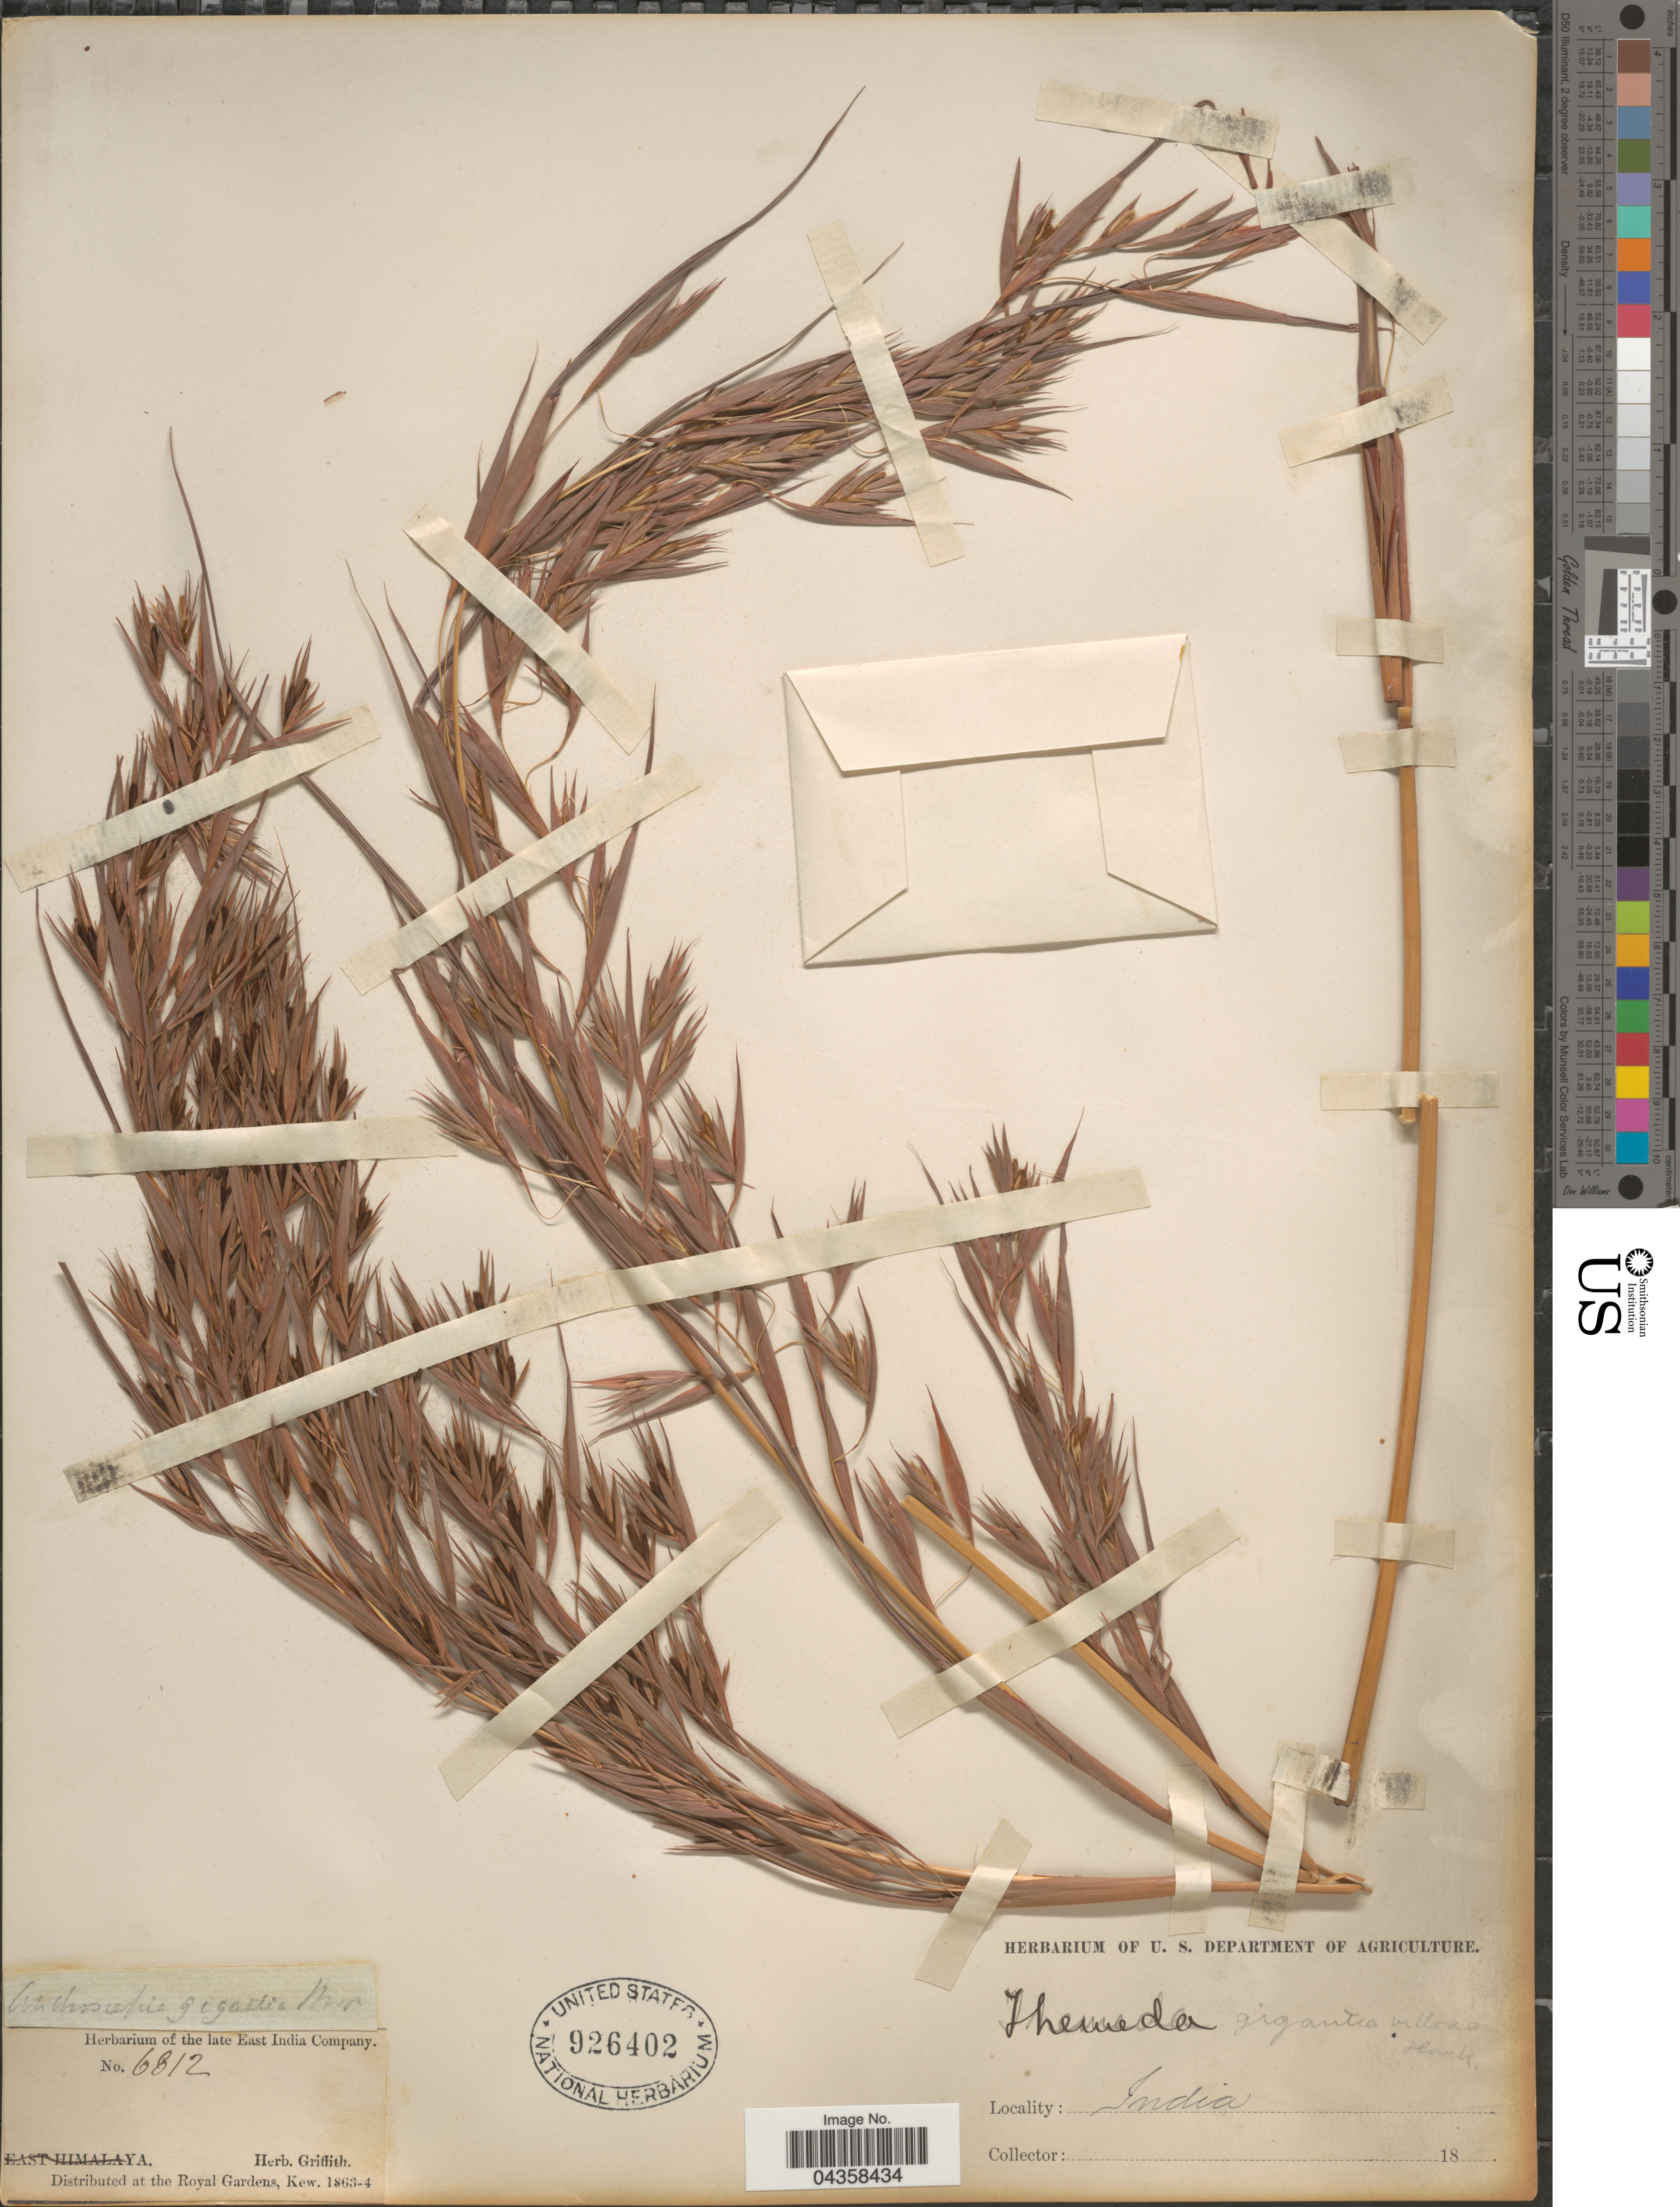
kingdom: Plantae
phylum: Tracheophyta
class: Liliopsida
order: Poales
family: Poaceae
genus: Themeda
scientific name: Themeda villosa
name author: (Lam.) A. Camus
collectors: ex herb. Griffith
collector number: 6812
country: India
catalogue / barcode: US 926402